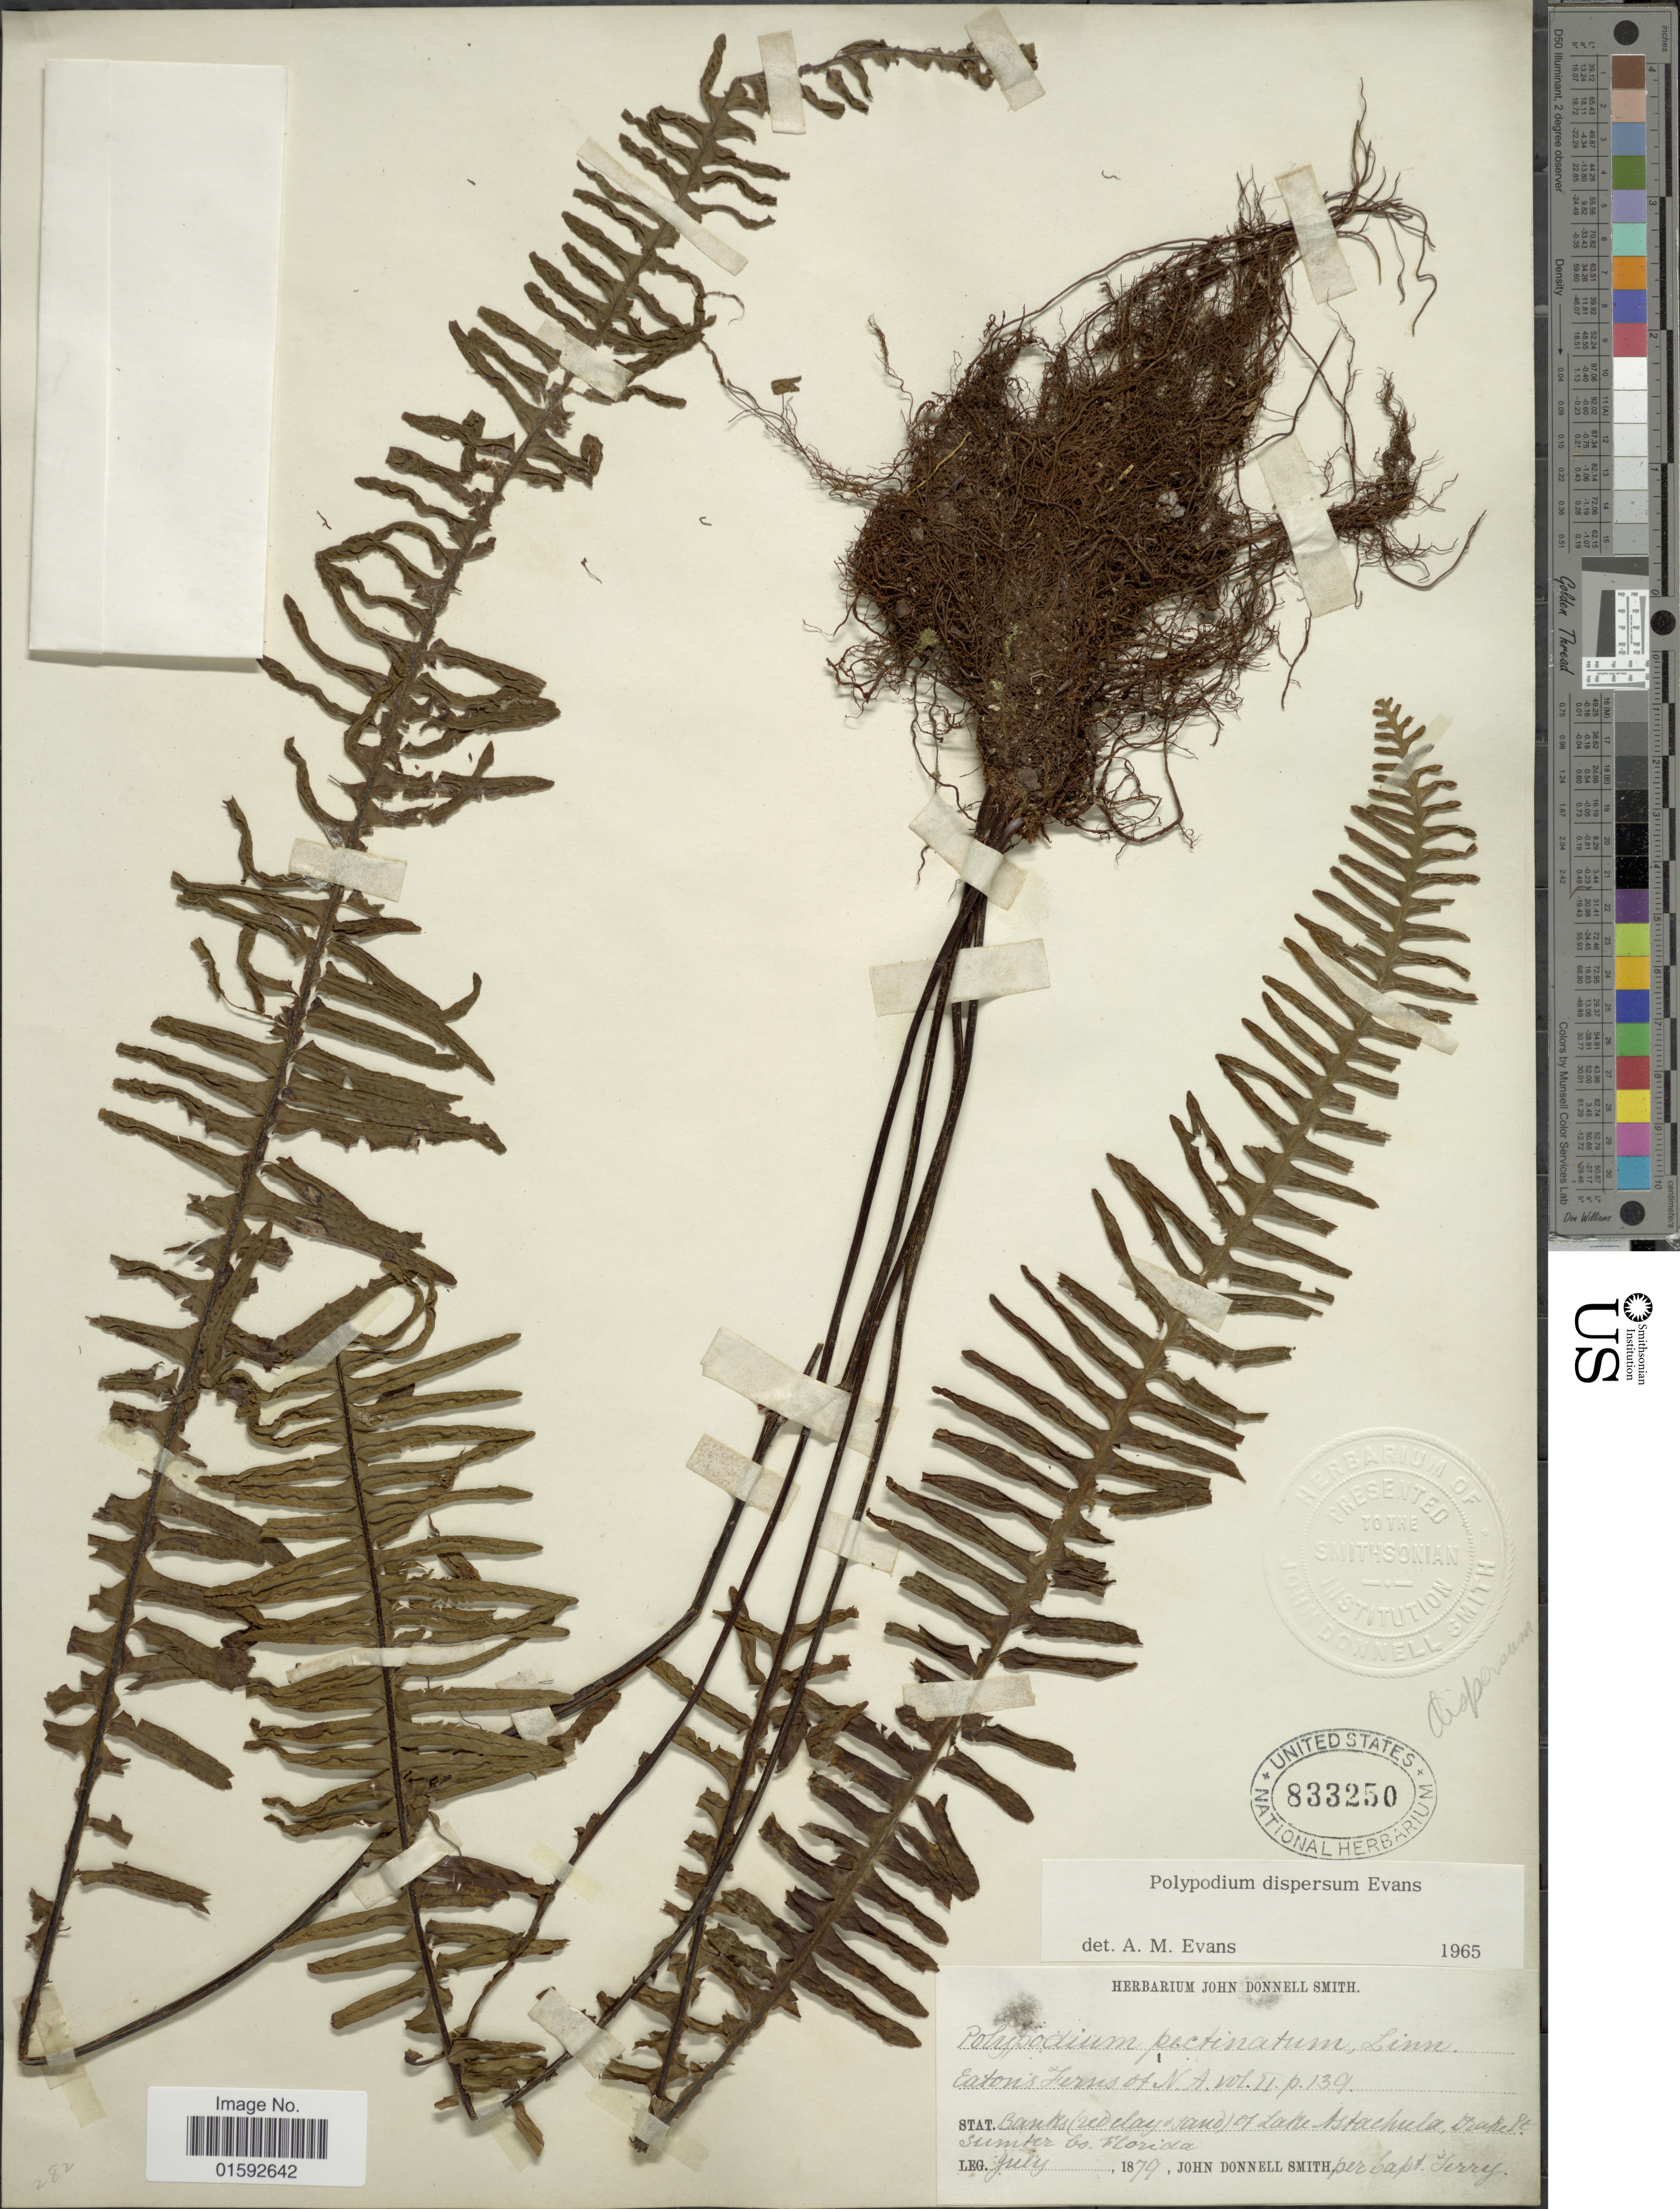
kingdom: Plantae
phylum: Tracheophyta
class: Polypodiopsida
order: Polypodiales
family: Polypodiaceae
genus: Pecluma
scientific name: Pecluma dispersa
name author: (A.M. Evans) M.G. Price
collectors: J. Donnell Smith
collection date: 1879-07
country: United States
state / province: Florida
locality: Banks (red clay & sand) of Lake Astachula, Drake St Sumter Co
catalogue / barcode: US 833250